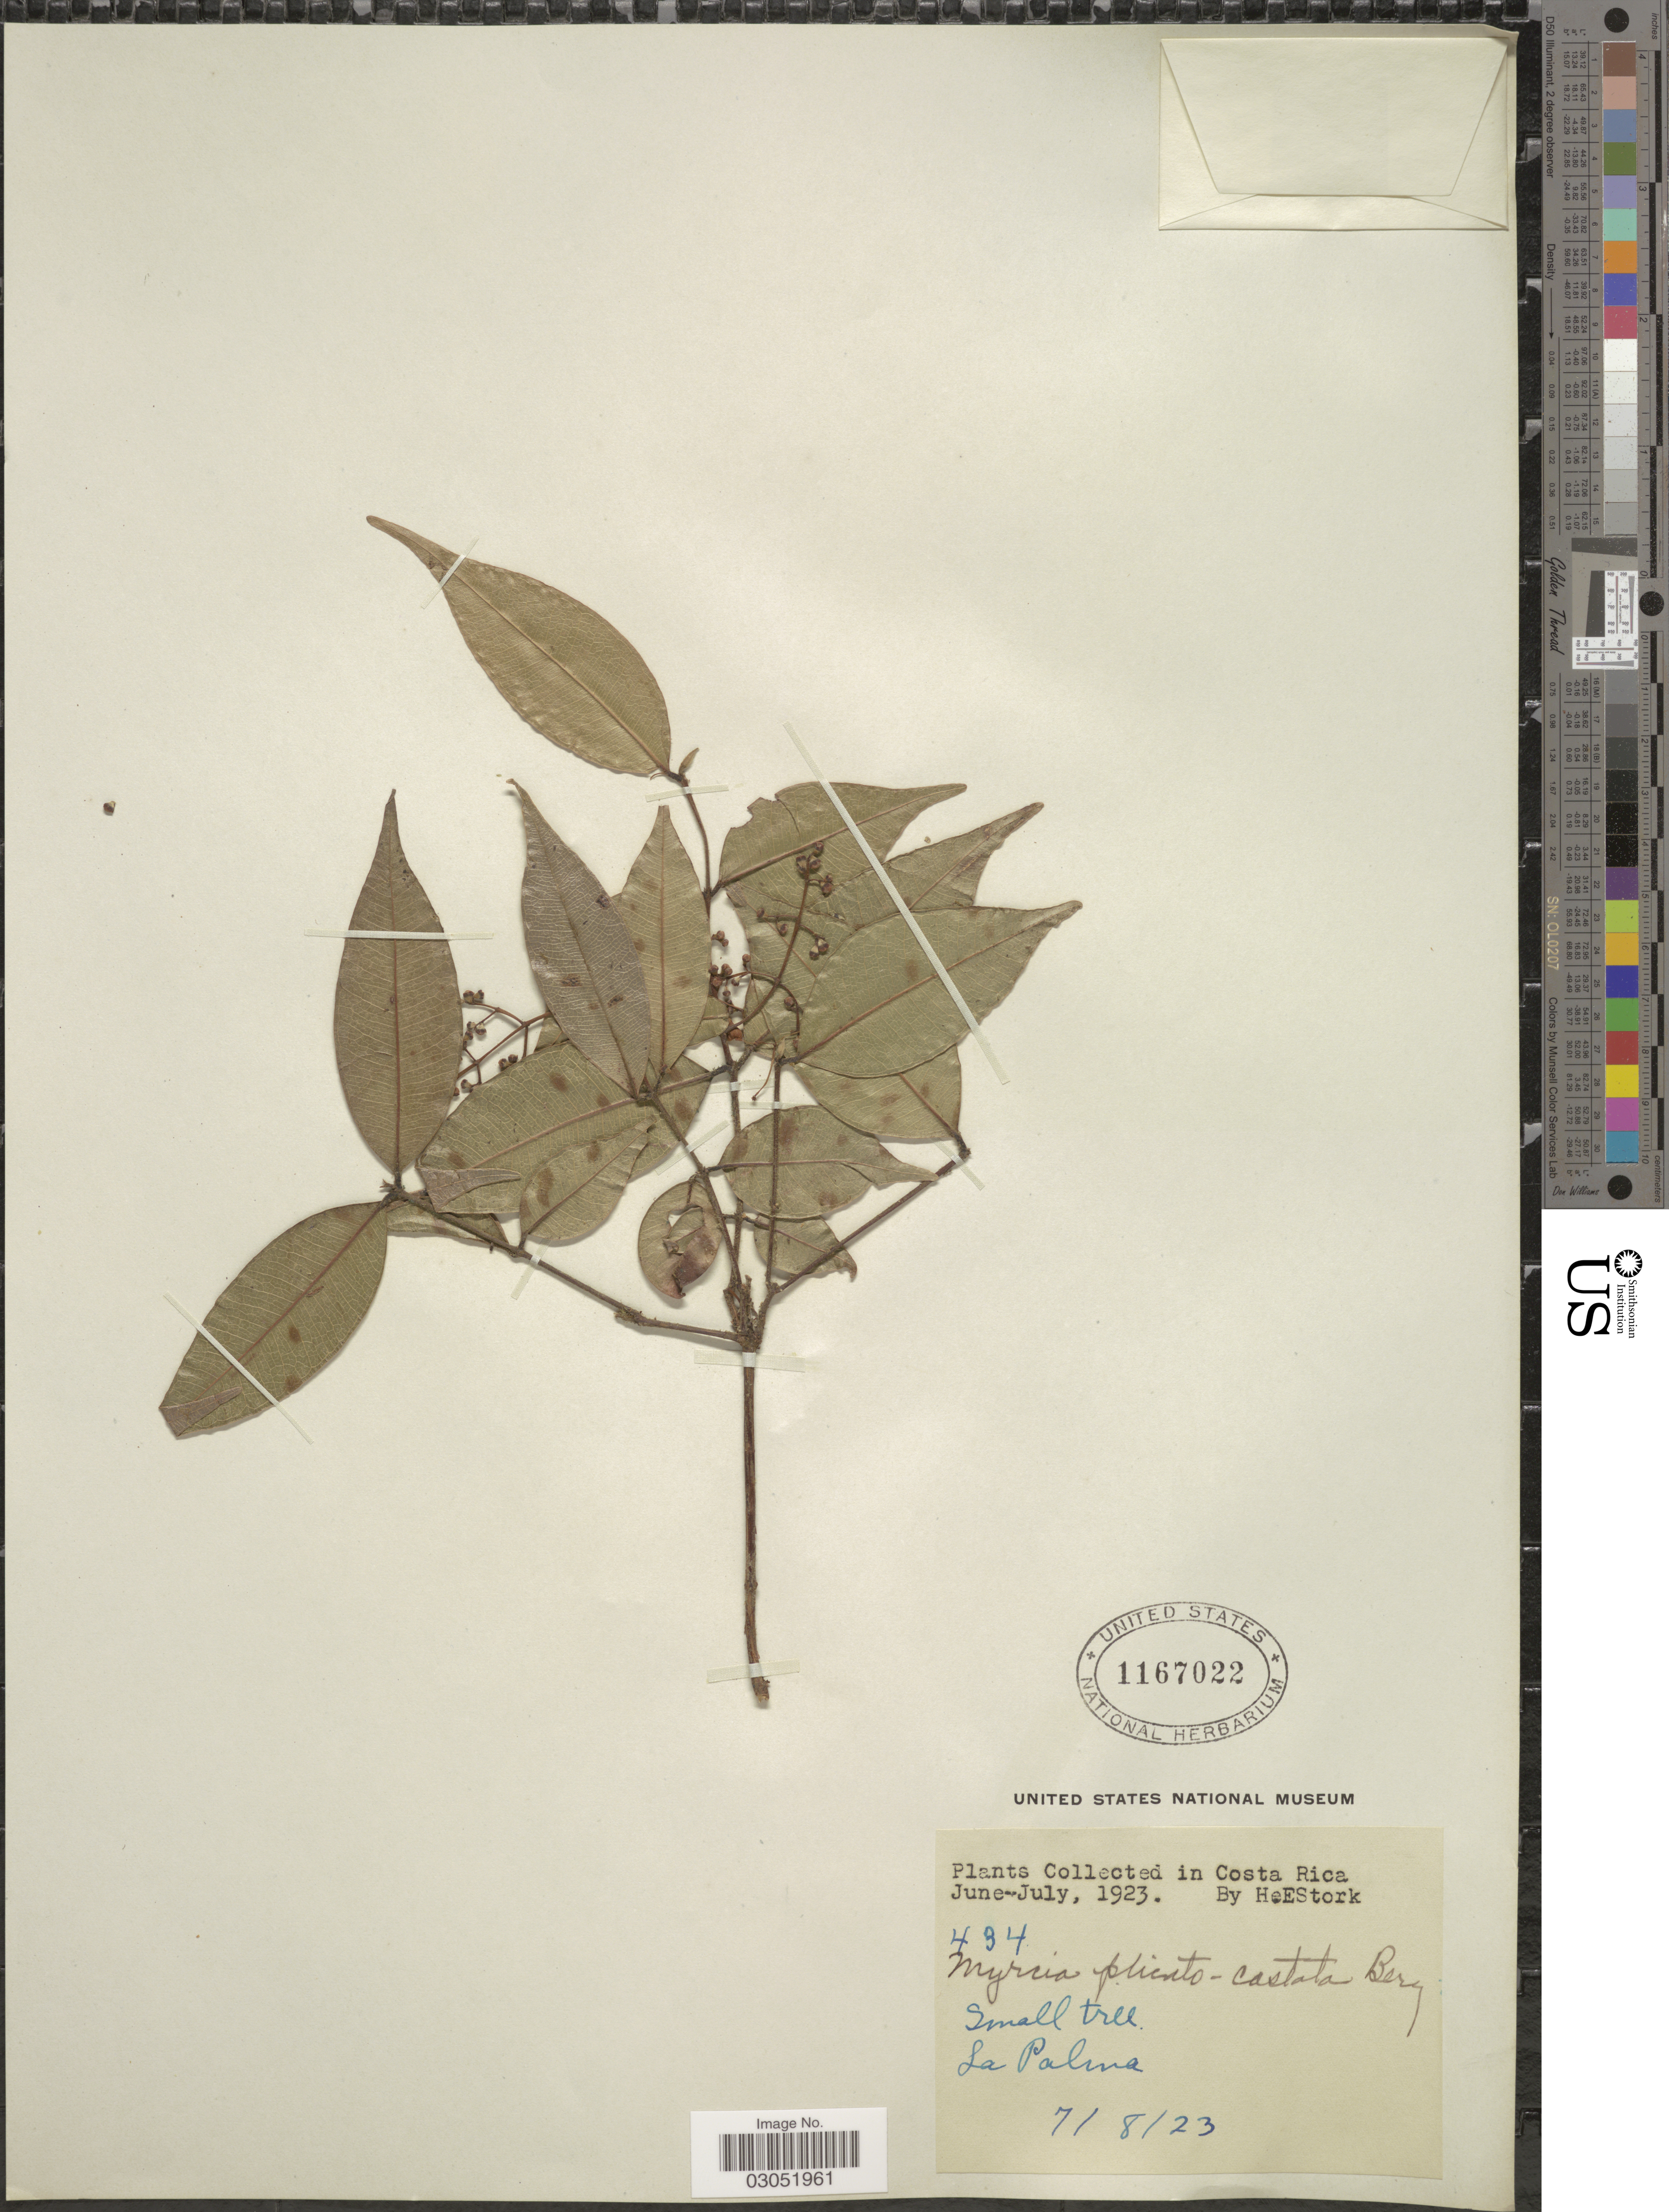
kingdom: Plantae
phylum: Tracheophyta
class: Magnoliopsida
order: Myrtales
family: Myrtaceae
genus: Myrcia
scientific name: Myrcia splendens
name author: (Sw.) DC.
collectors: H. E. Stork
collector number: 434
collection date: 1923-08-07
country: Costa Rica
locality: La Palma.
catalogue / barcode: US 1167022